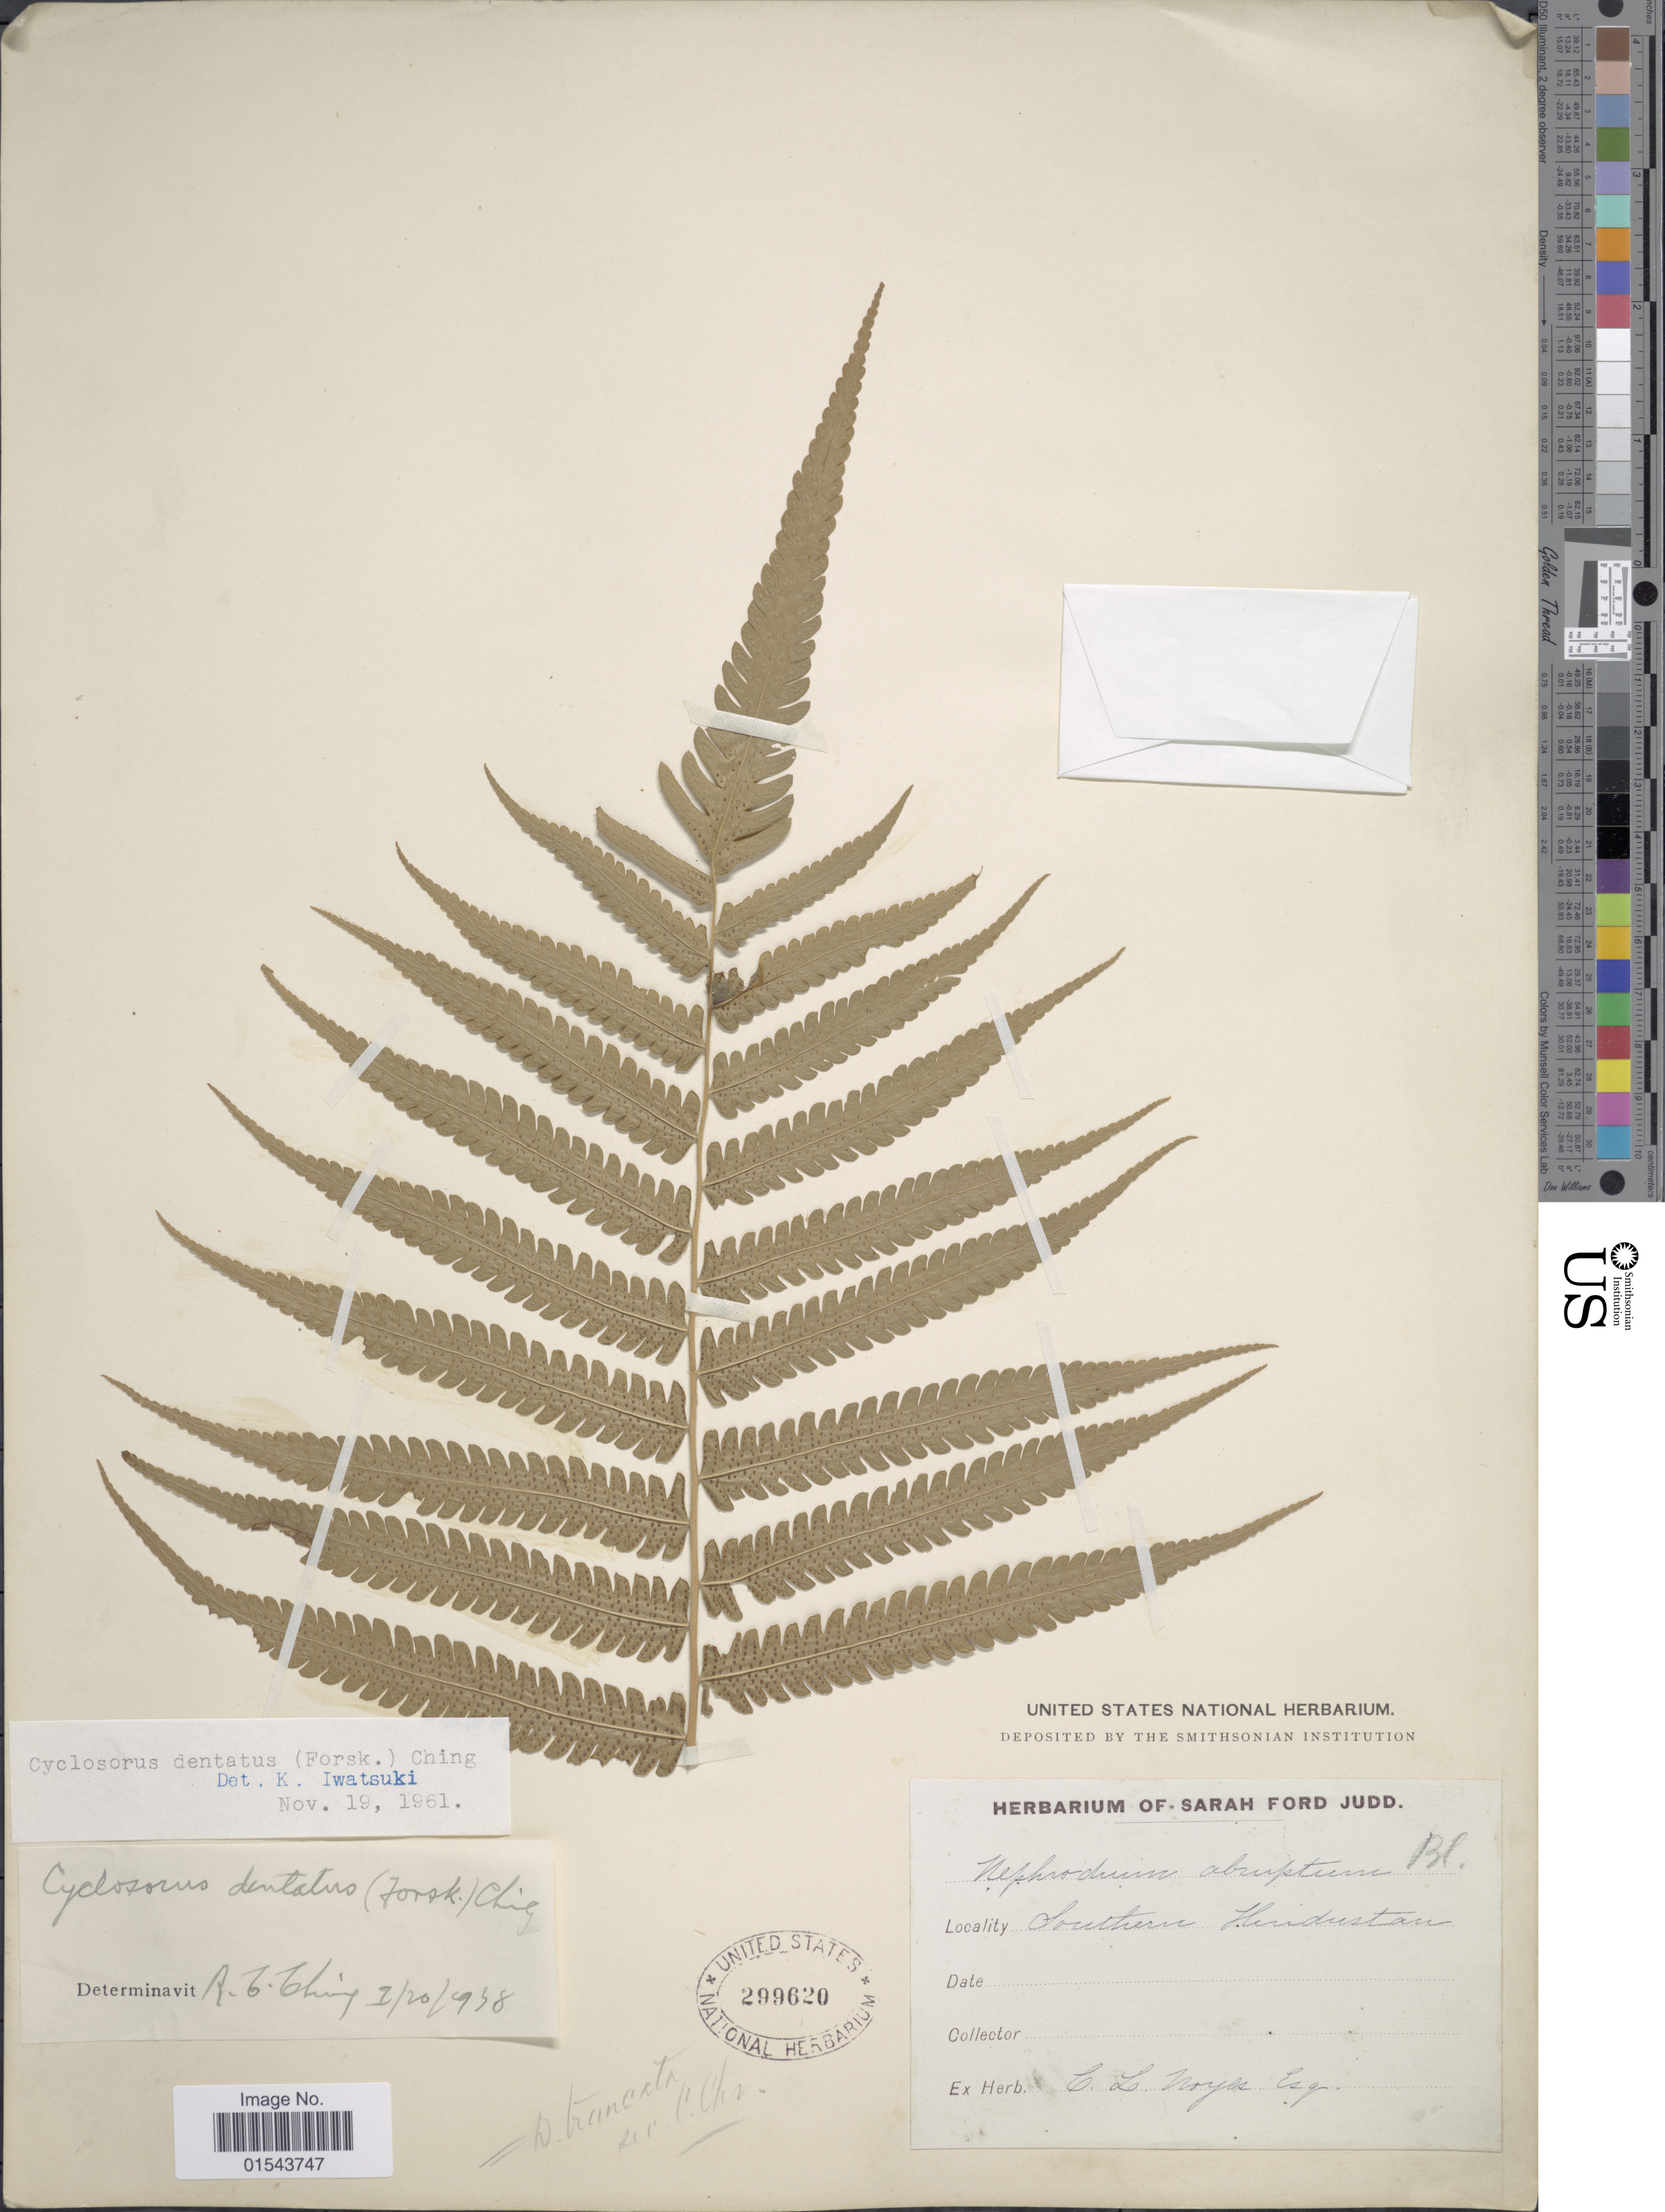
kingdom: Plantae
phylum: Tracheophyta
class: Polypodiopsida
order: Polypodiales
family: Thelypteridaceae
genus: Christella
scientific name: Christella dentata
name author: (Forssk.) Brownsey & Jermy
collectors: G. Hope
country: India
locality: Southern Hindustan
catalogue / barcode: US 299620